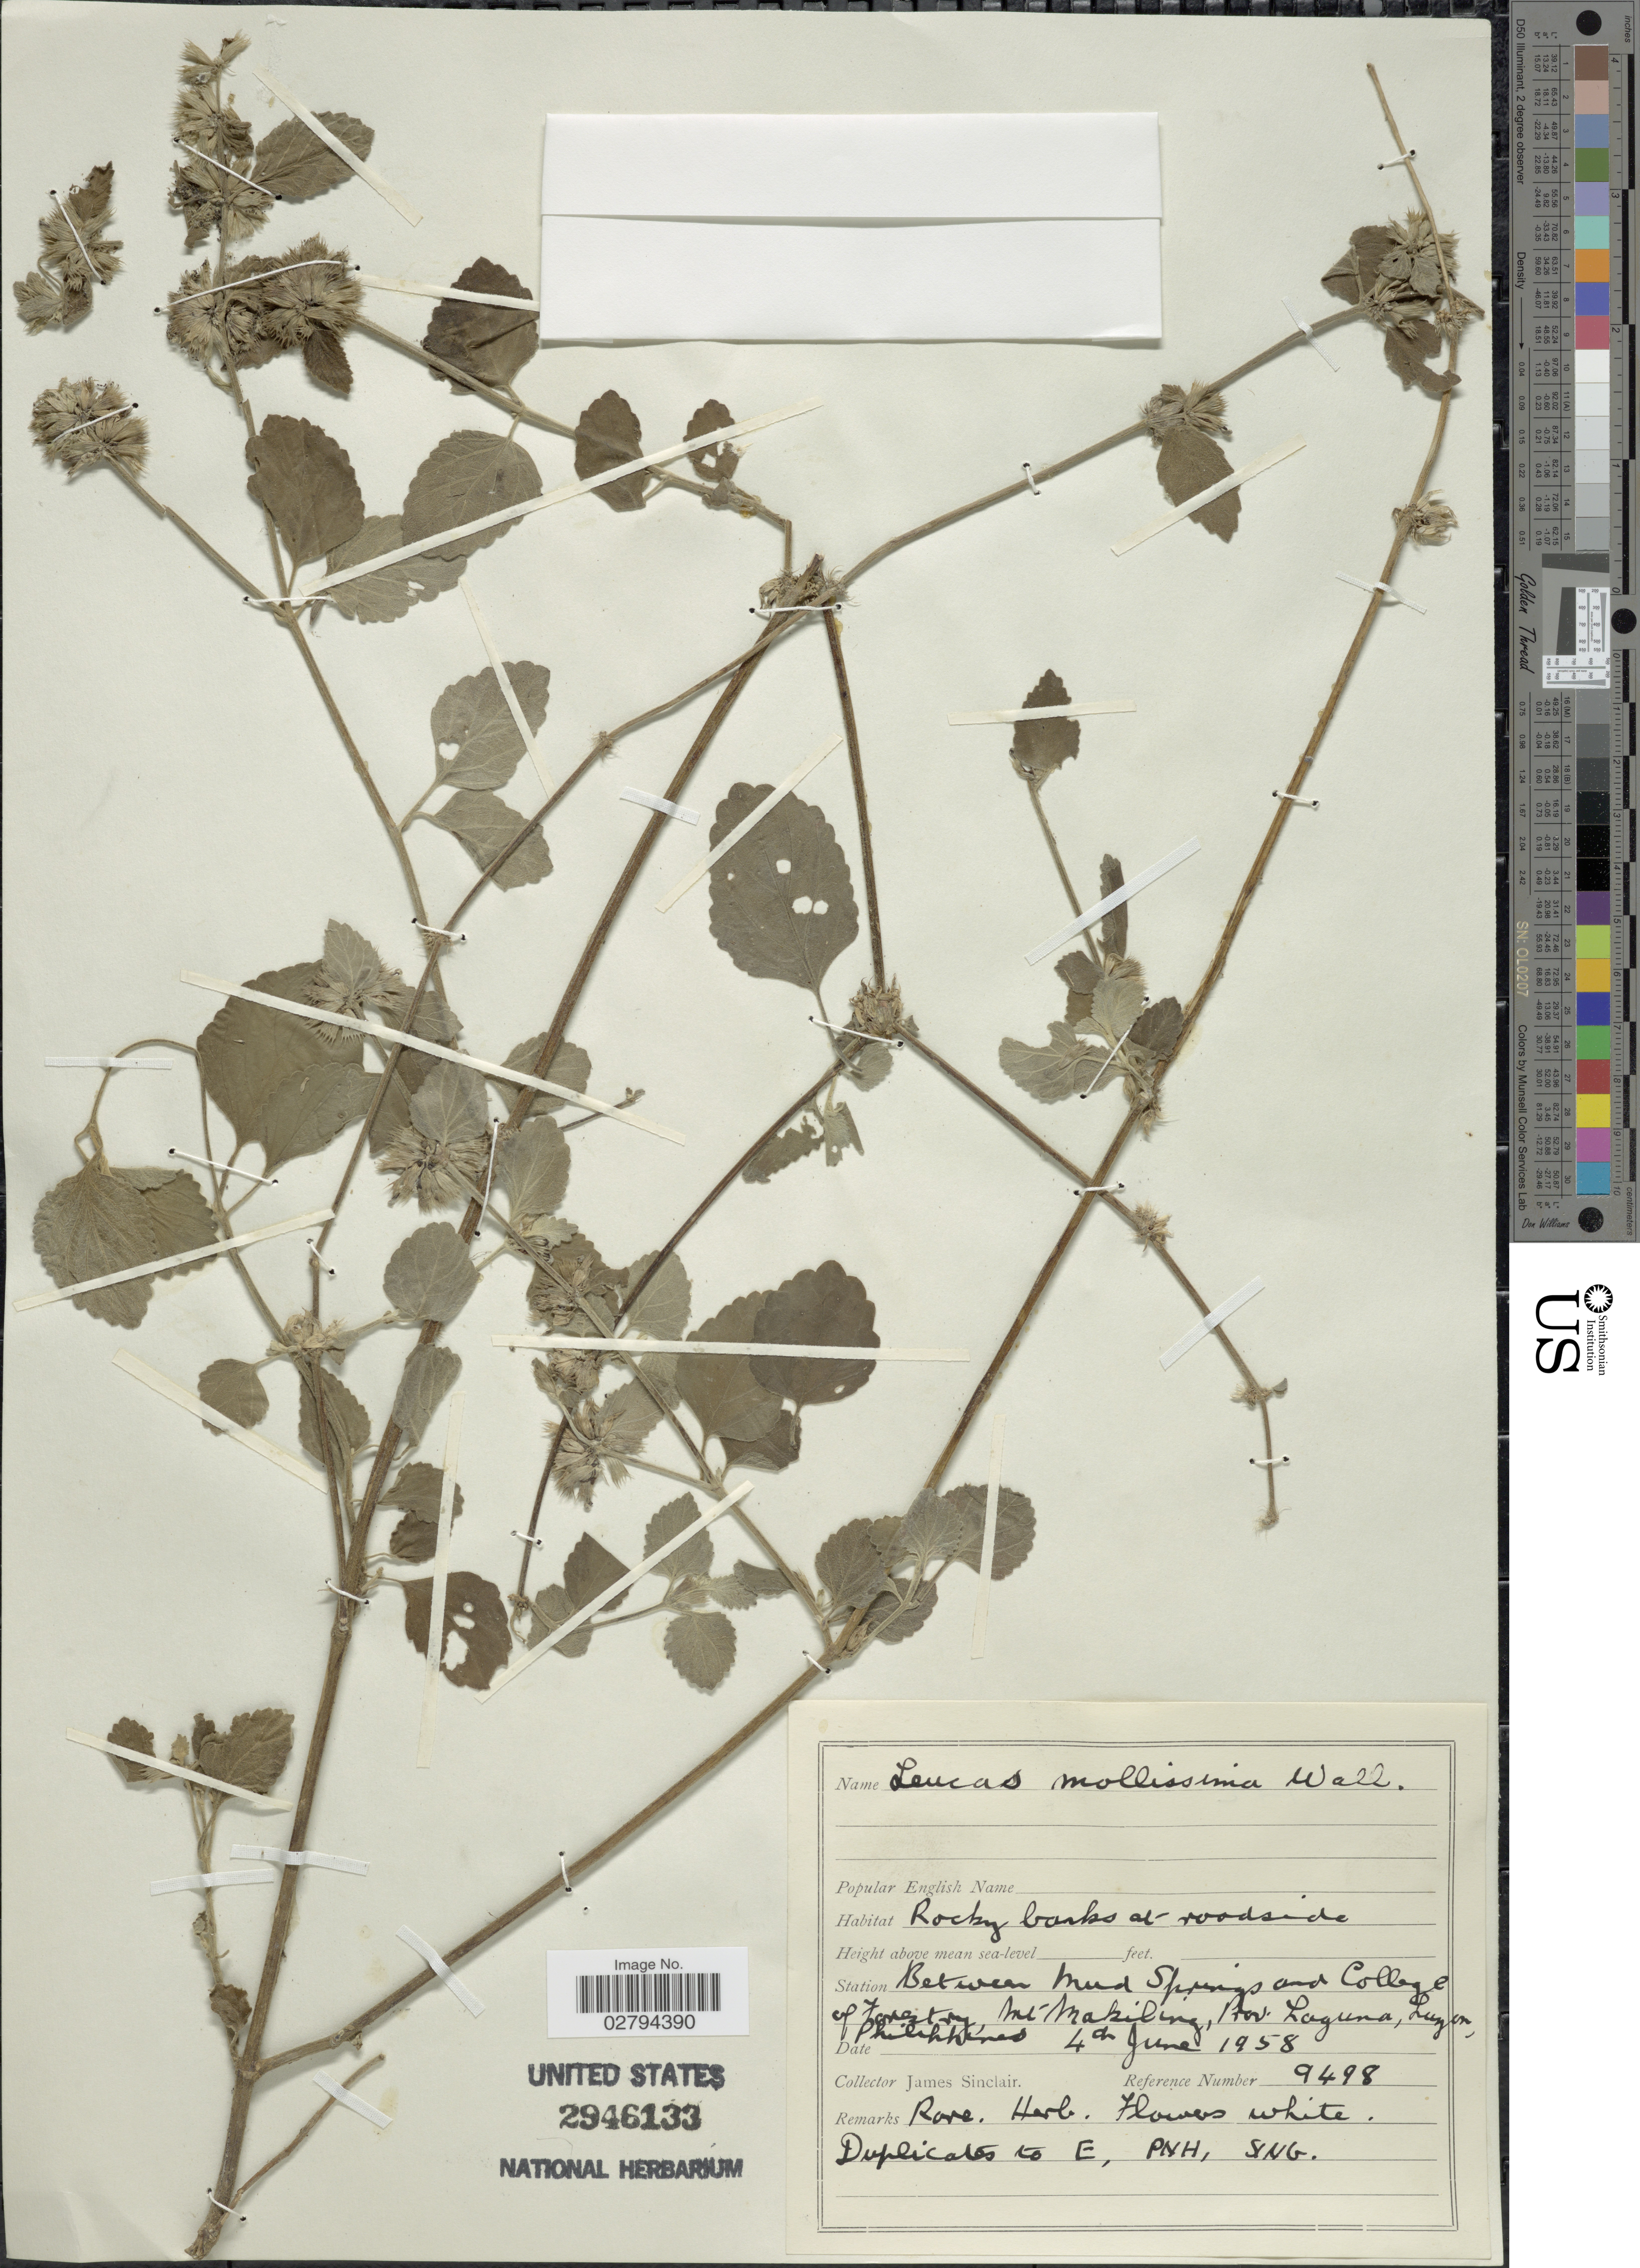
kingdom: Plantae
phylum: Tracheophyta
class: Magnoliopsida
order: Lamiales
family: Lamiaceae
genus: Leucas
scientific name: Leucas mollissima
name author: Gürke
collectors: J. Sinclair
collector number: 9498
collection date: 1958-06-04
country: Philippines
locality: Station Between mud Springs and College of Forestry Mt Makiling. Prov. Laguna, Luzon.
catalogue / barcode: US 2946133